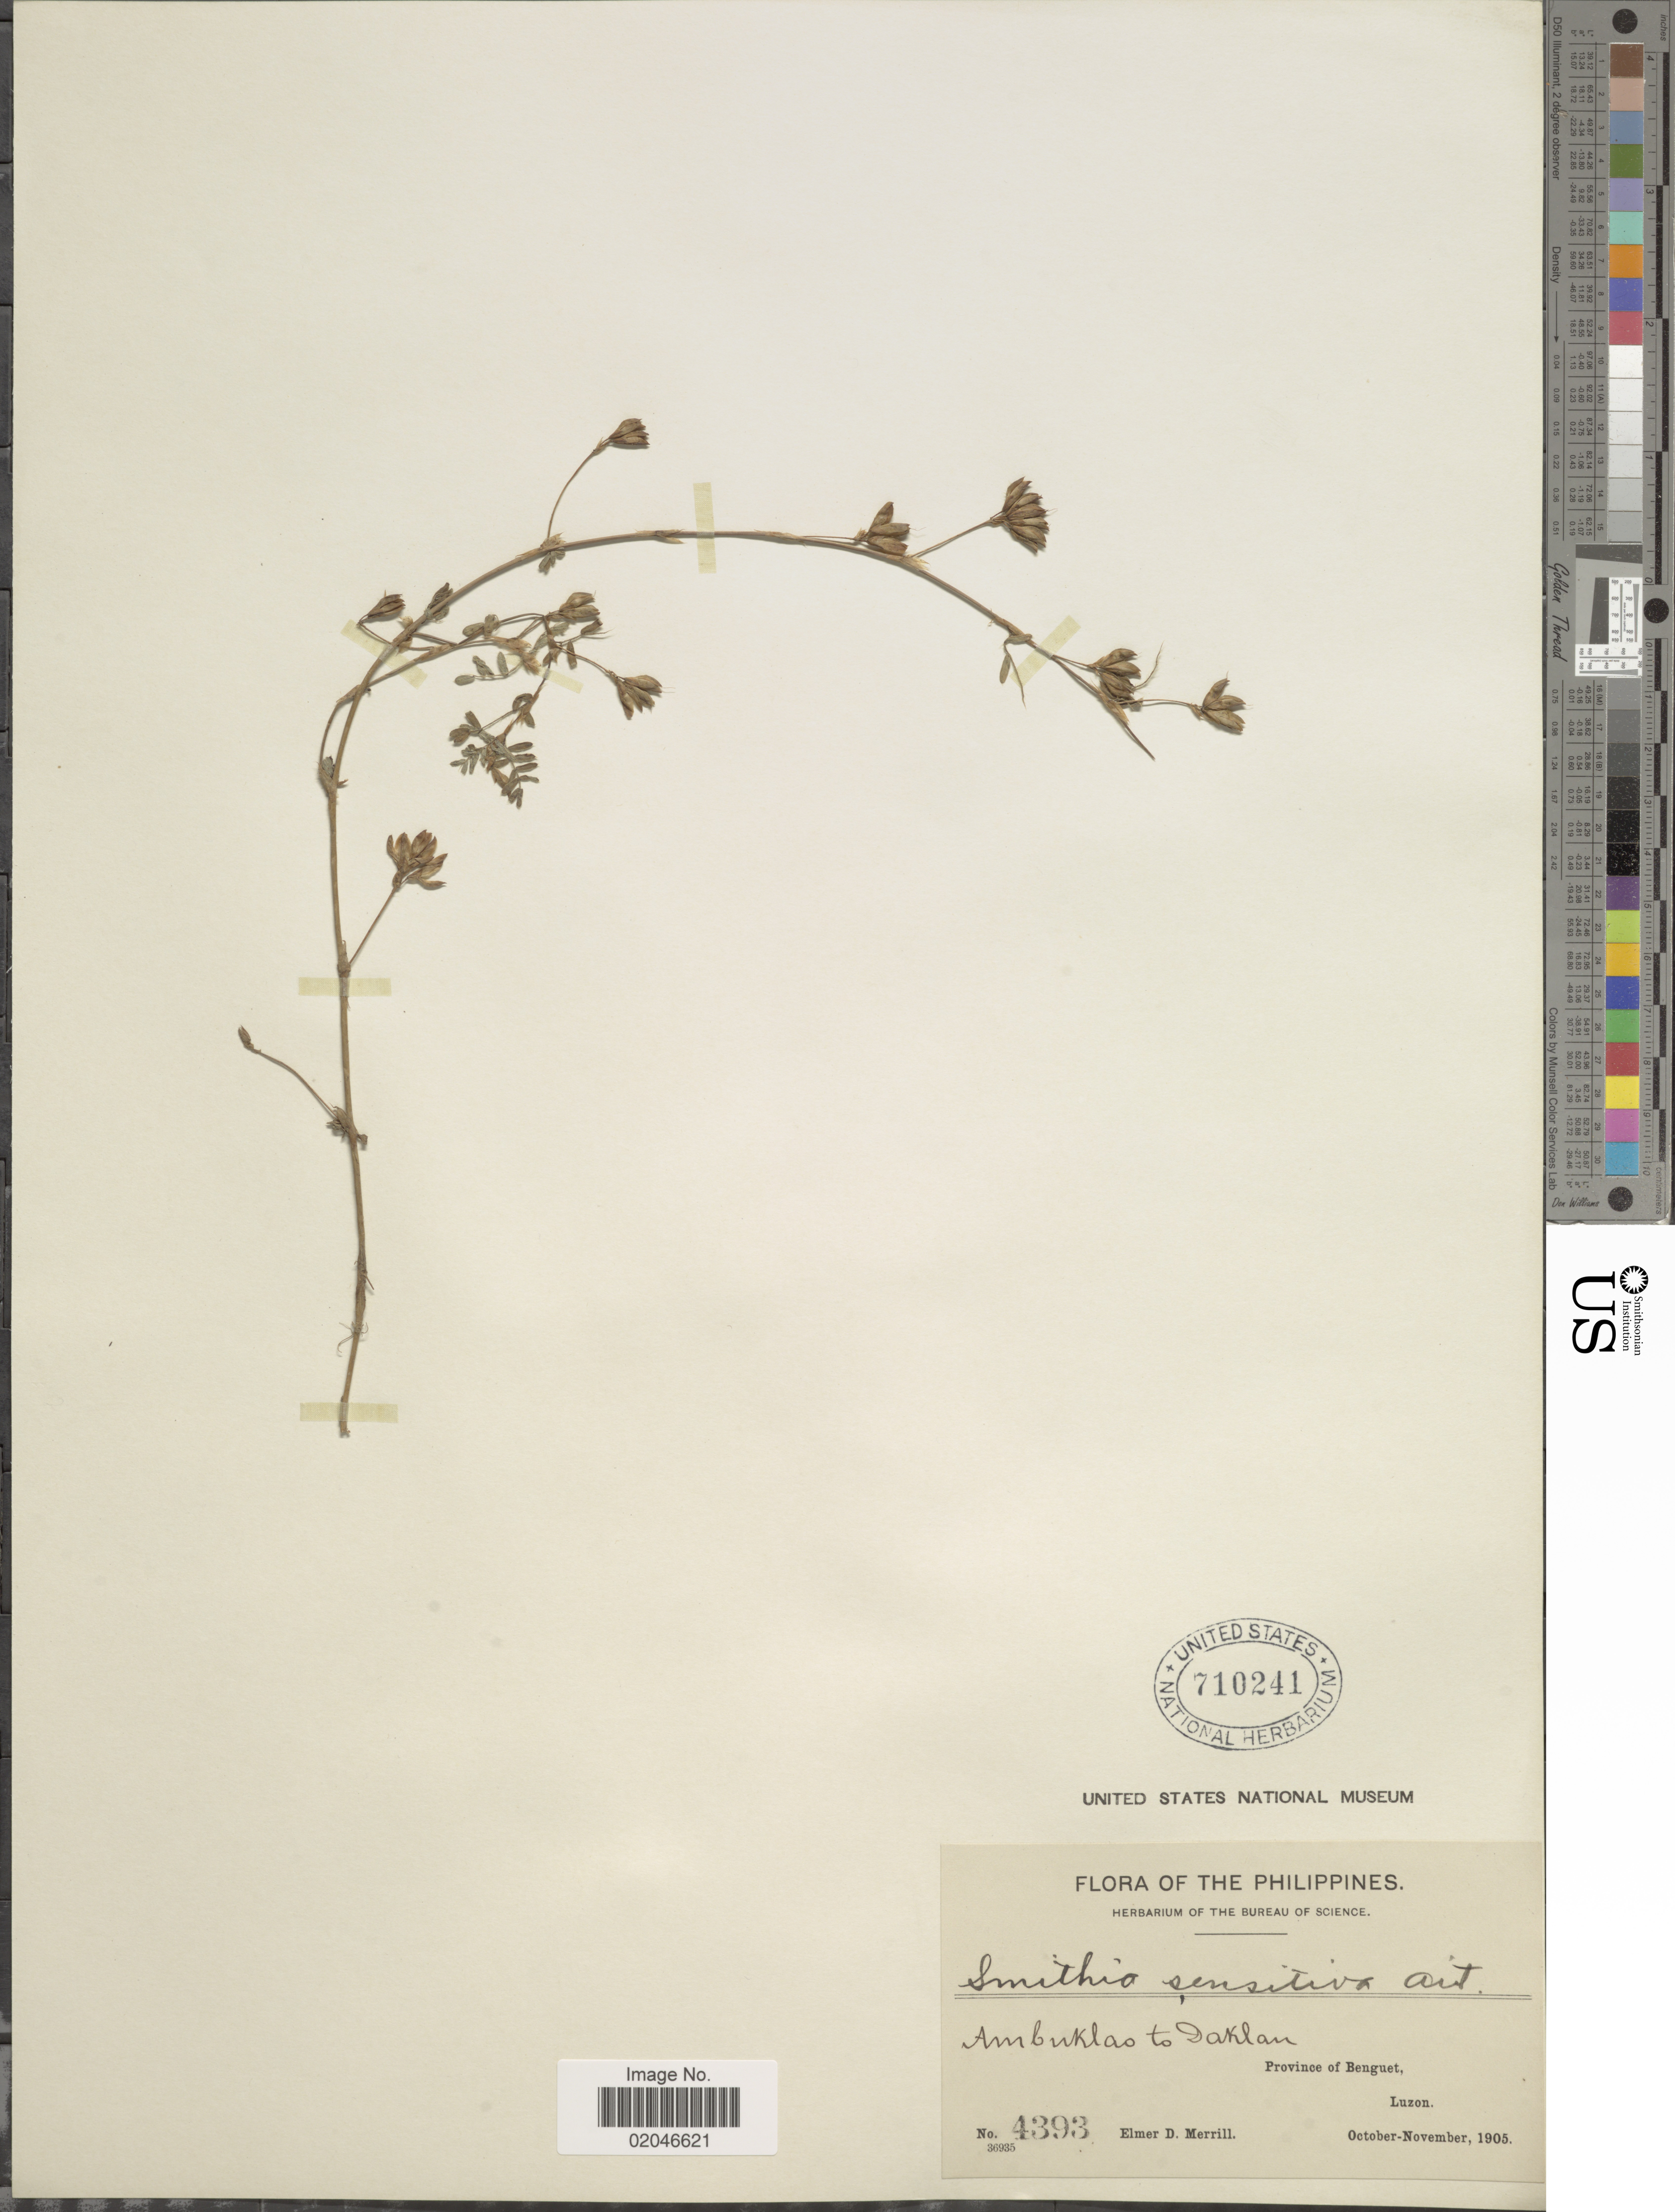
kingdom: Plantae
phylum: Tracheophyta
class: Magnoliopsida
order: Fabales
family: Fabaceae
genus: Smithia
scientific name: Smithia sensitiva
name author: Aiton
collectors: E. D. Merrill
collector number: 4393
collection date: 1905-10/1905-11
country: Philippines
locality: Ambuklao to Daklan, Province Benguet, Luzon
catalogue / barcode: US 710241